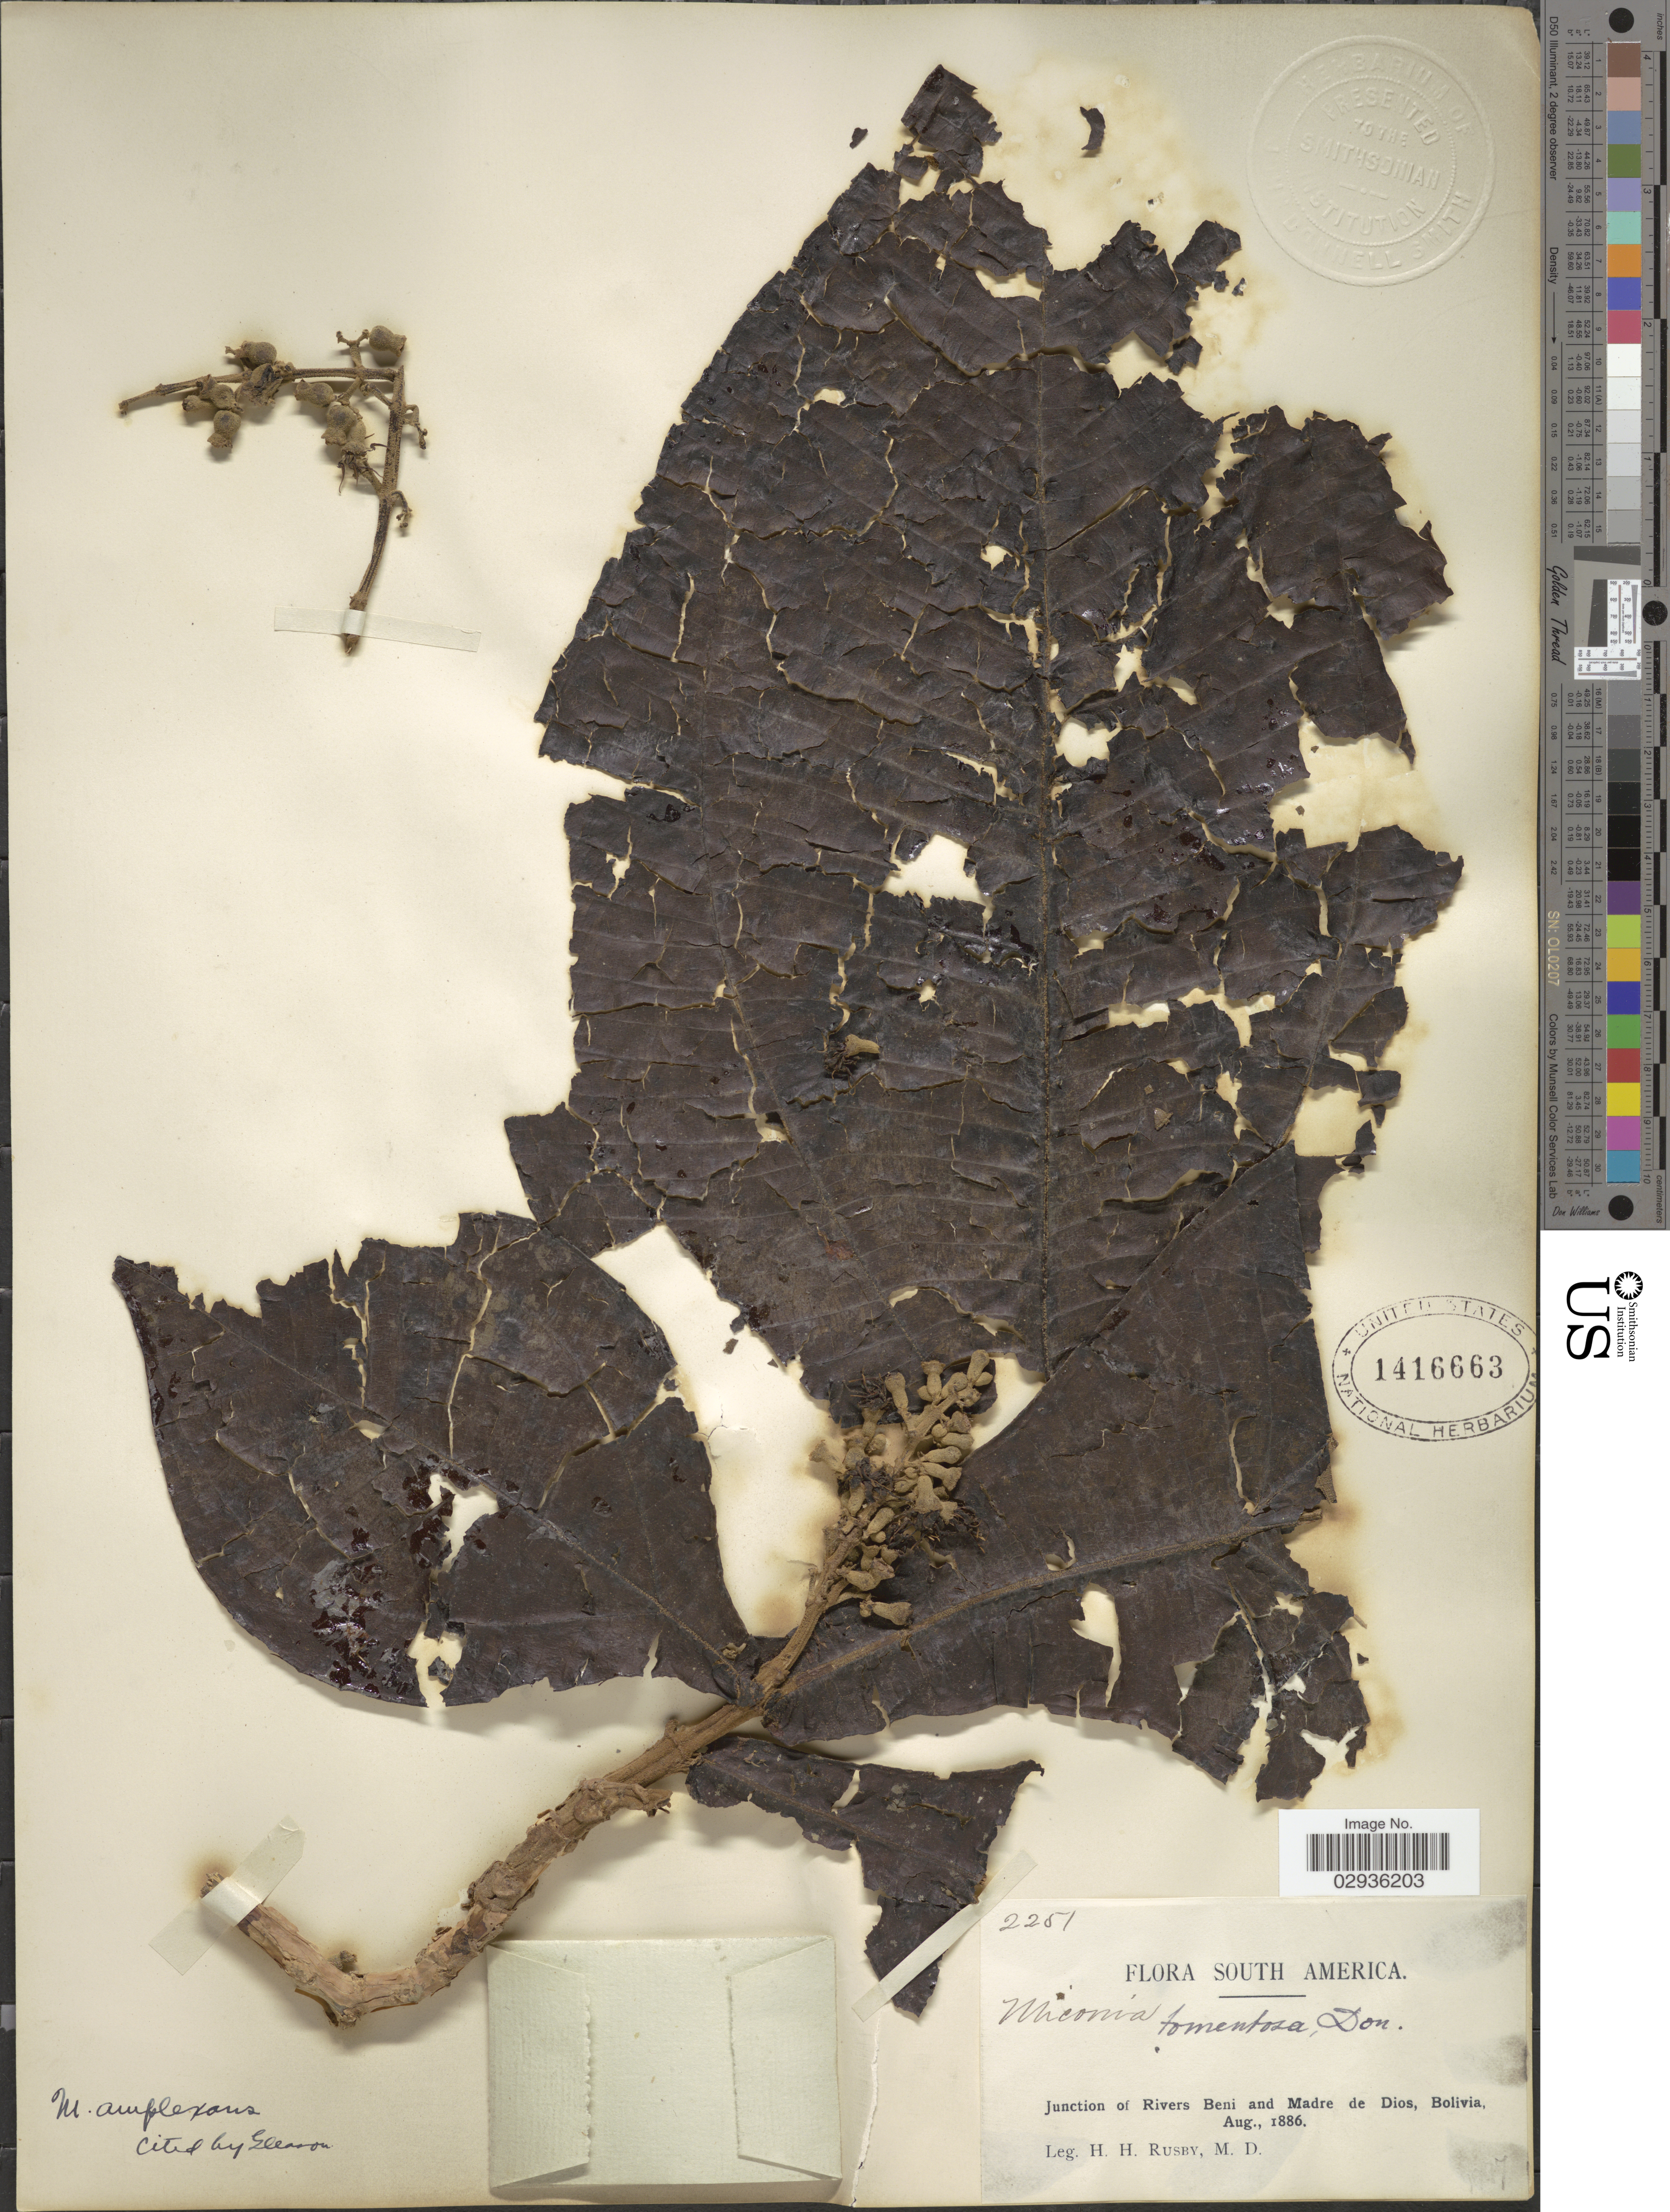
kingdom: Plantae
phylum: Tracheophyta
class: Magnoliopsida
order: Myrtales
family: Melastomataceae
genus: Miconia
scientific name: Miconia amplexans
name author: (Crueg.) Cogn.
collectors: H. H. Rusby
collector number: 2251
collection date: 1886-08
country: Bolivia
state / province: Beni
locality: Junction of Rivers Beni and Madre de Dios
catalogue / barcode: US 1416663